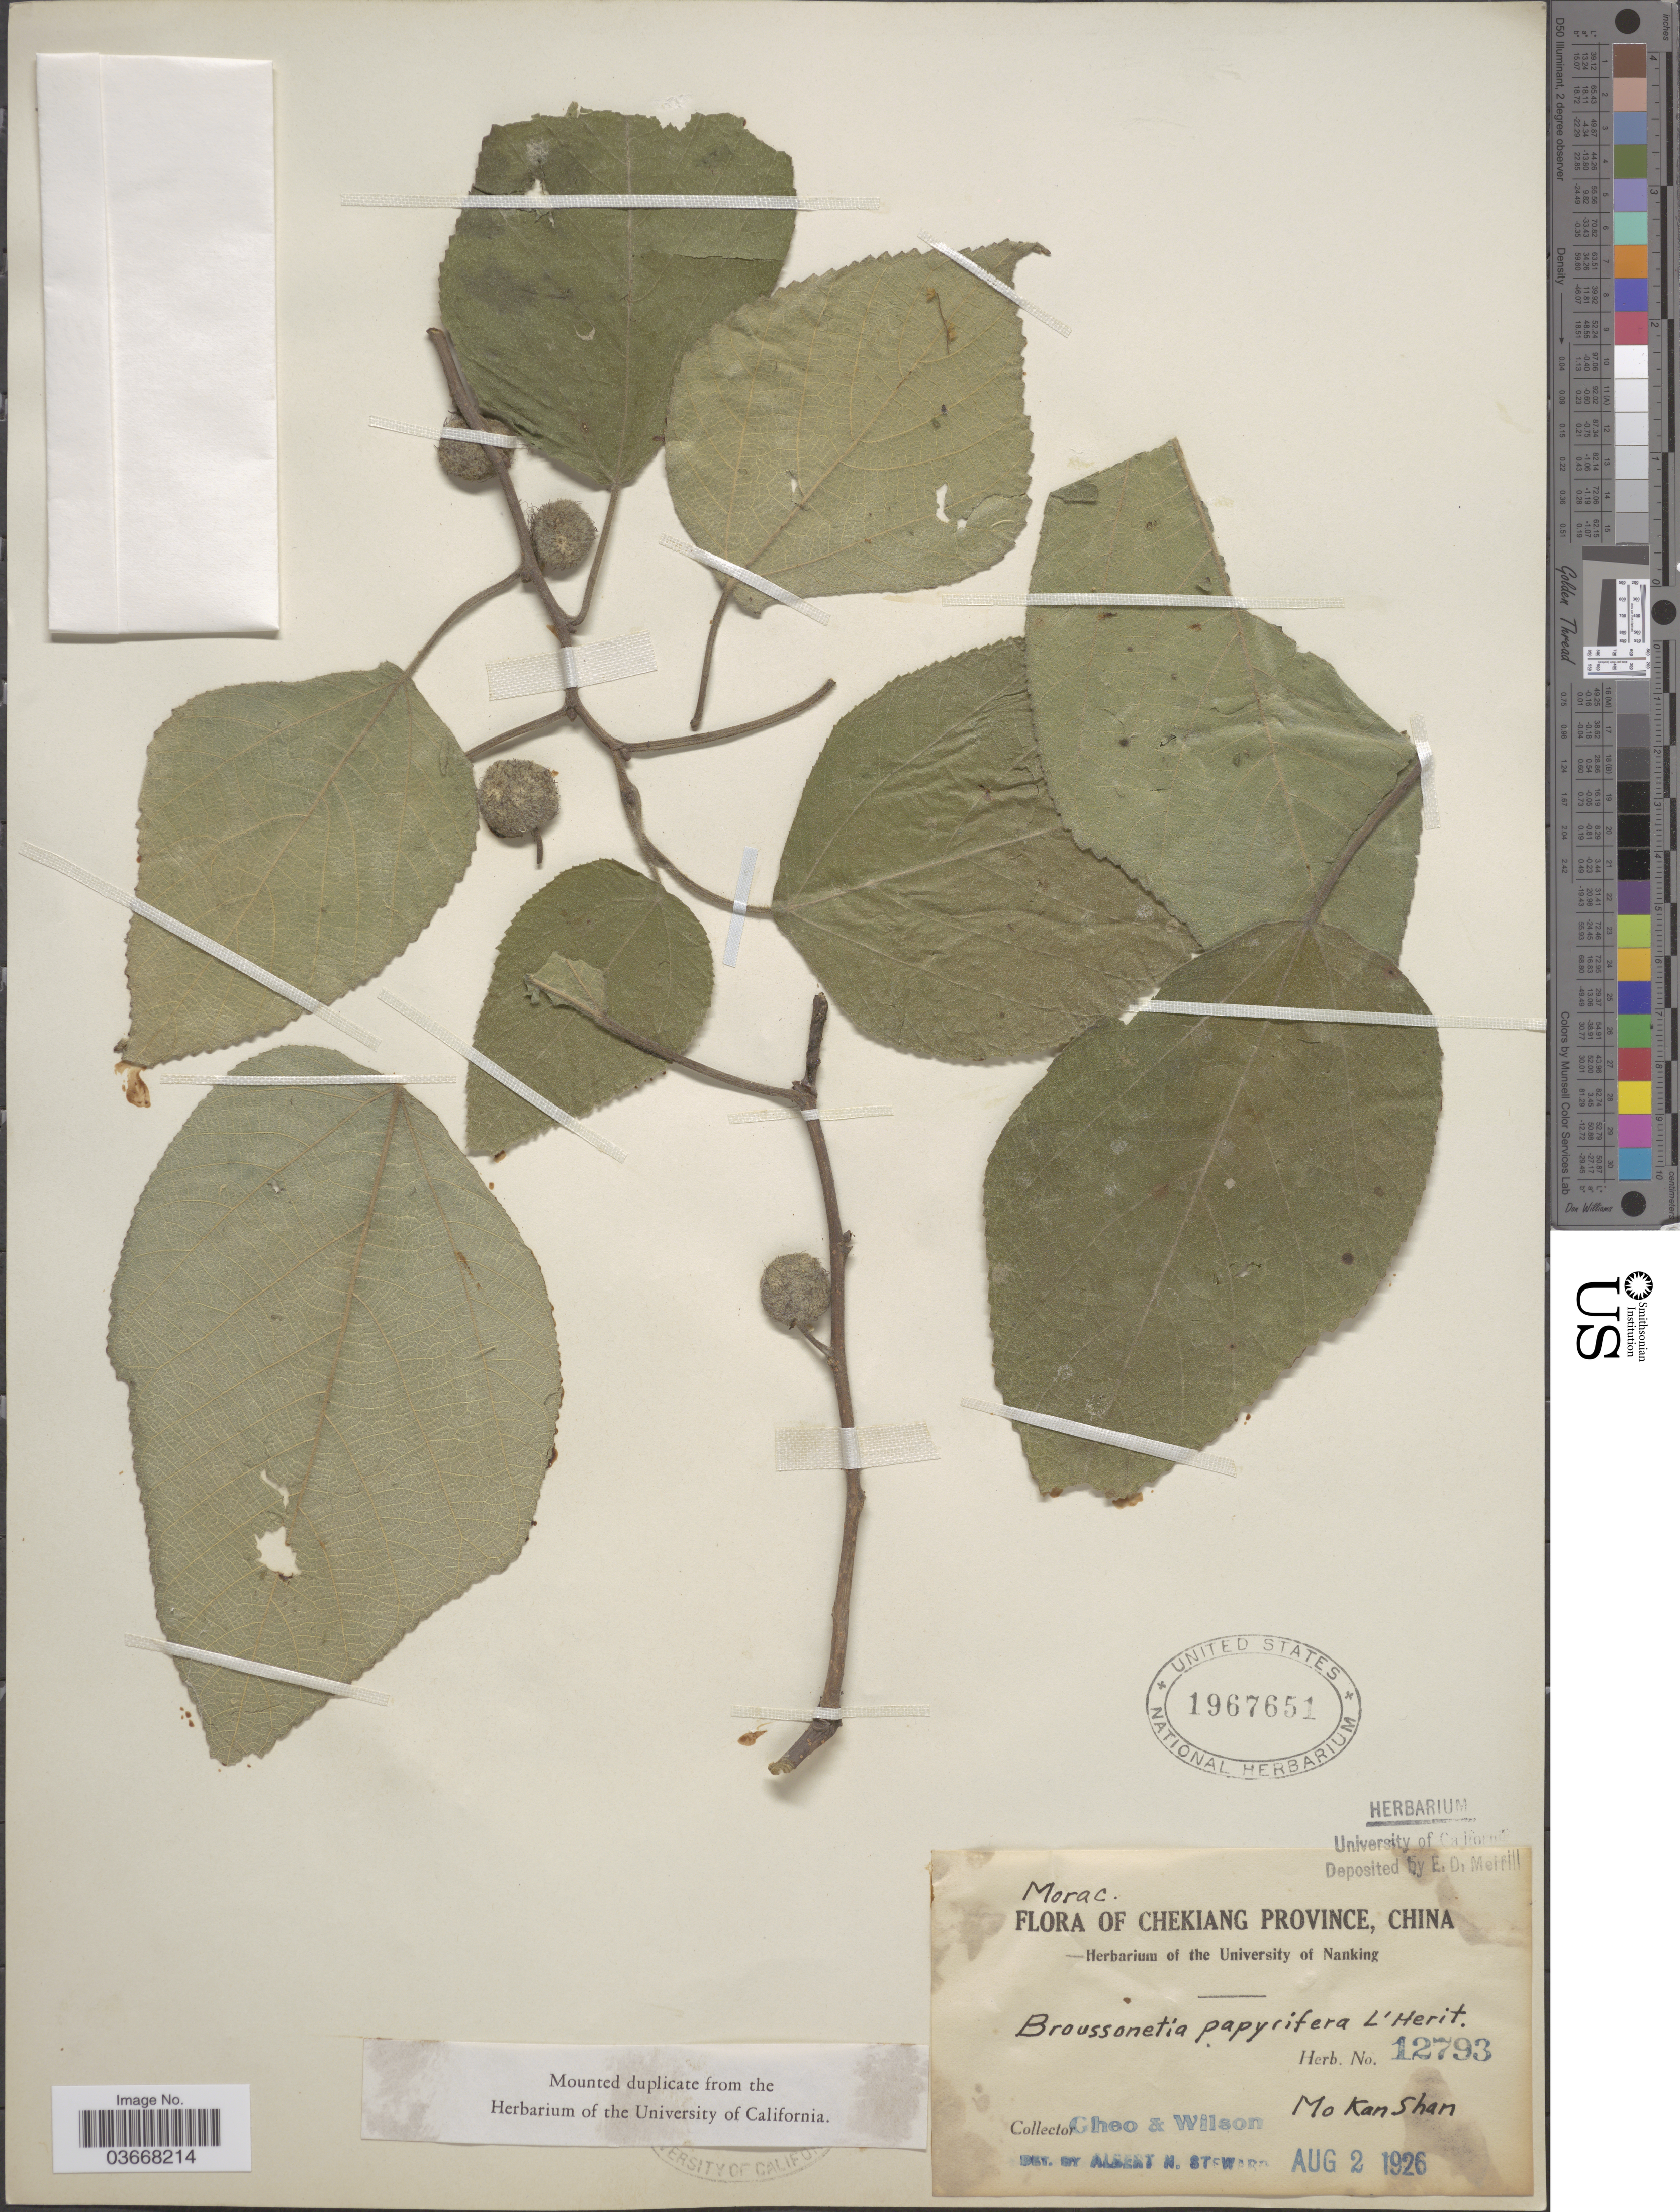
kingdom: Plantae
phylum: Tracheophyta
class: Magnoliopsida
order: Rosales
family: Moraceae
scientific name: Broussoneta papyrifera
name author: (L.) L'Hér. ex Vent.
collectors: Cheo & -- Wilson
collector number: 12793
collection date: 1926-08-02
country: China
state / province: Zhejiang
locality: Chekiang Province. Mo Kan Shan.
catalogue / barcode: US 1967651